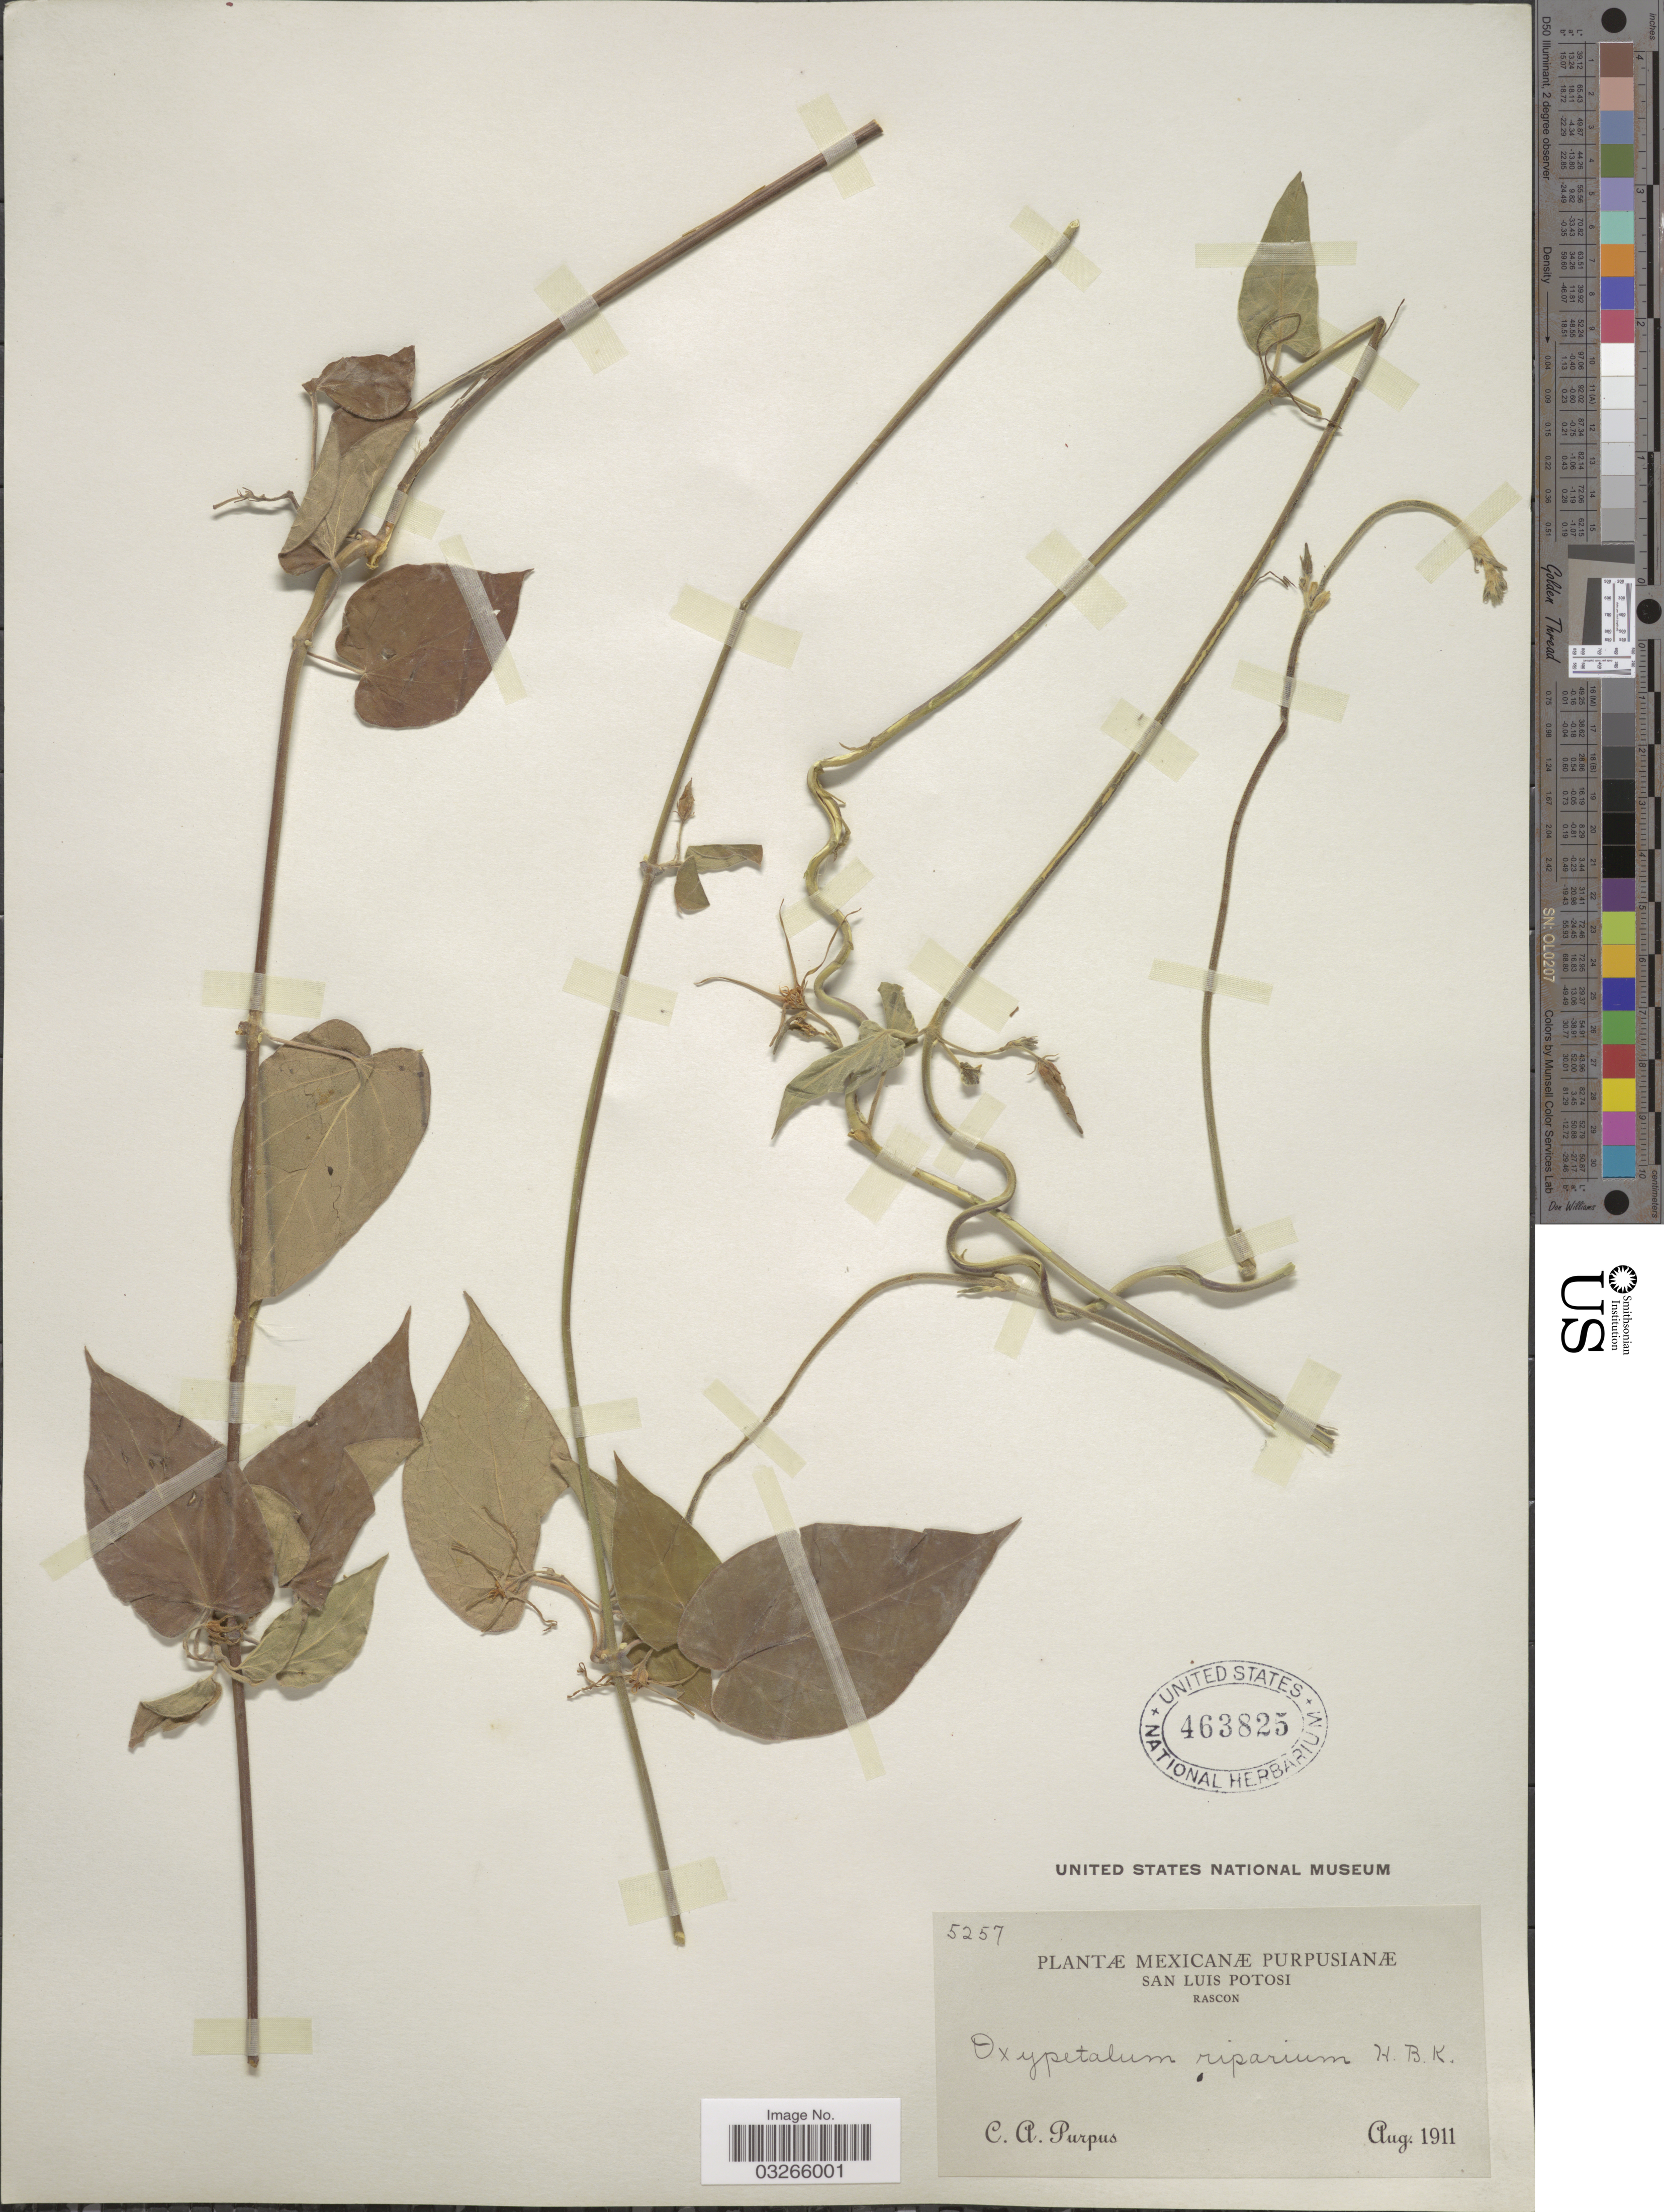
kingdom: Plantae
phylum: Tracheophyta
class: Magnoliopsida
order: Gentianales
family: Apocynaceae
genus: Oxypetalum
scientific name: Oxypetalum cordifolium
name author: (Vent.) Schltr.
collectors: C. A. Purpus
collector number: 5257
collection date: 1911-08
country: Mexico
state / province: San Luis Potosí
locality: Rascon.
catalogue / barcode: US 463825